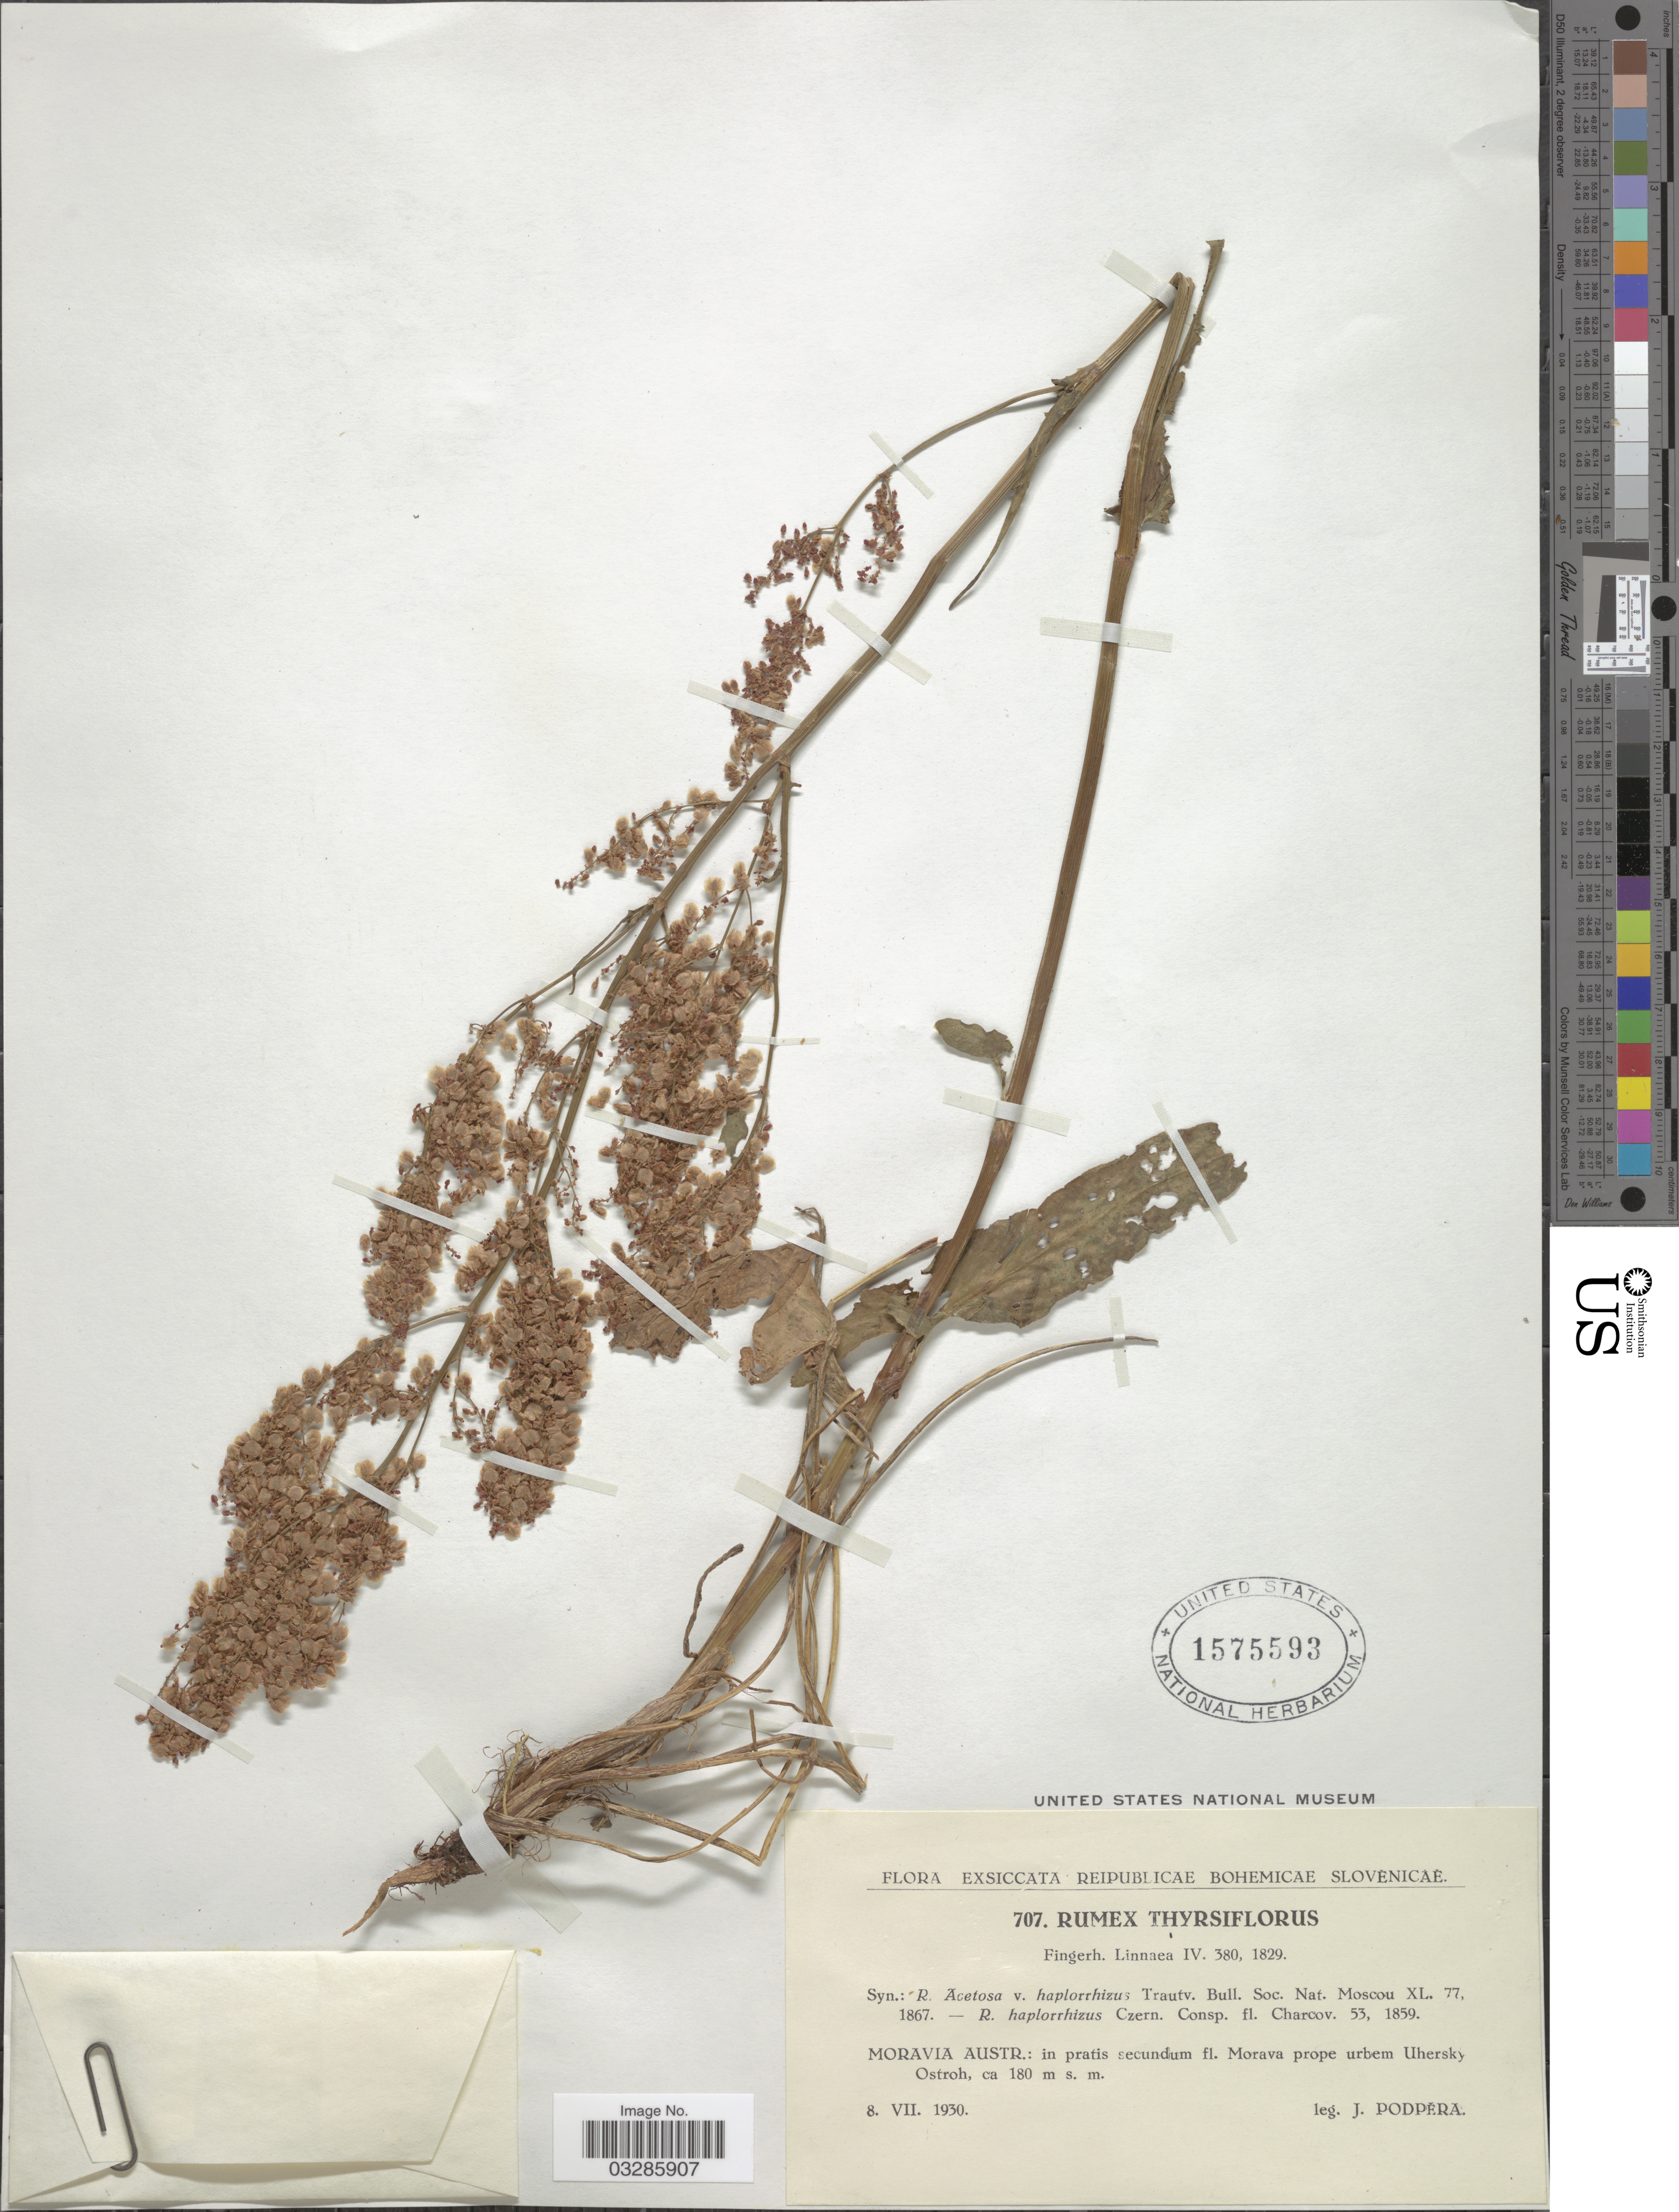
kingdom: Plantae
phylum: Tracheophyta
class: Magnoliopsida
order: Caryophyllales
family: Polygonaceae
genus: Rumex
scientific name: Rumex thyrsiflorus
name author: Fingerh.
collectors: J. Podpera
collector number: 707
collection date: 1930-07-08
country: Czechia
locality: Moravia Austr.: in pratis secundum fl. Morava prope urbem Uhersky Ostroh.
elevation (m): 180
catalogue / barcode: US 1575593